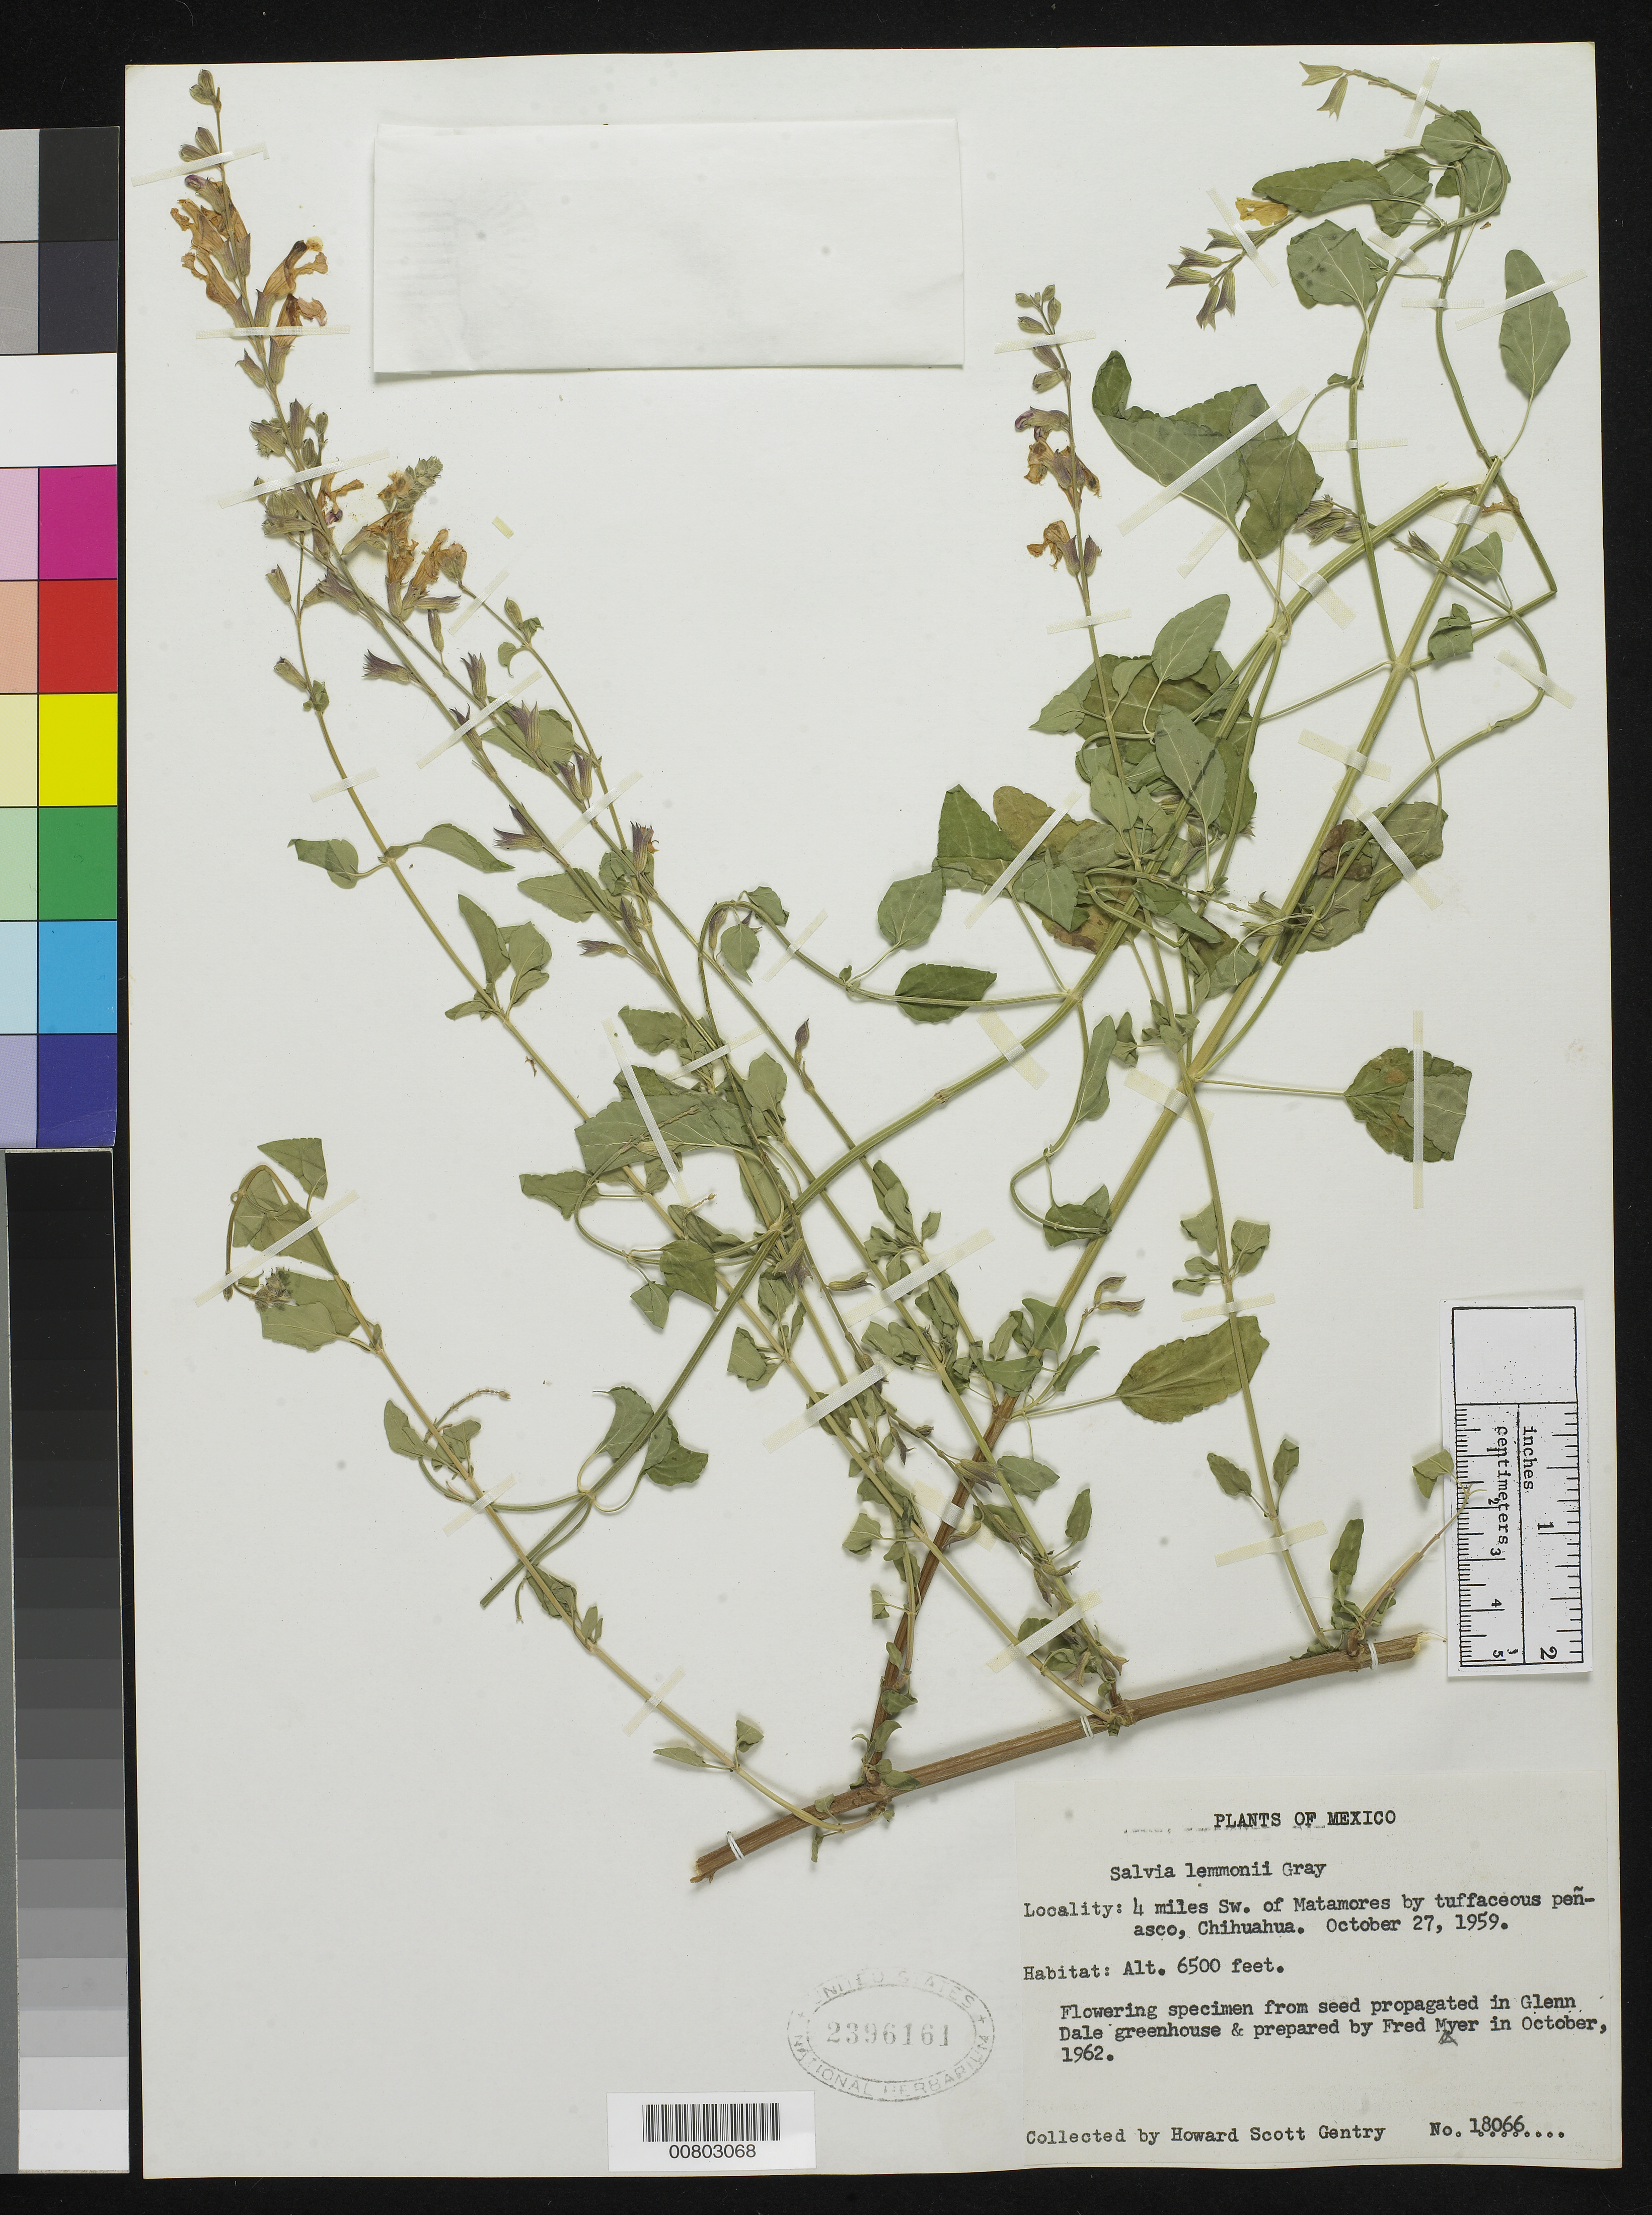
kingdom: Plantae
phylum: Tracheophyta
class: Magnoliopsida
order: Lamiales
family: Lamiaceae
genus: Salvia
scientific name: Salvia lemmonii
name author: A. Gray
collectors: Mayer, F.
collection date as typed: Oct 1962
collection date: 1962-10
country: United States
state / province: District of Columbia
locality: Glenn Dale Greenhouse.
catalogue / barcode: US 2396161